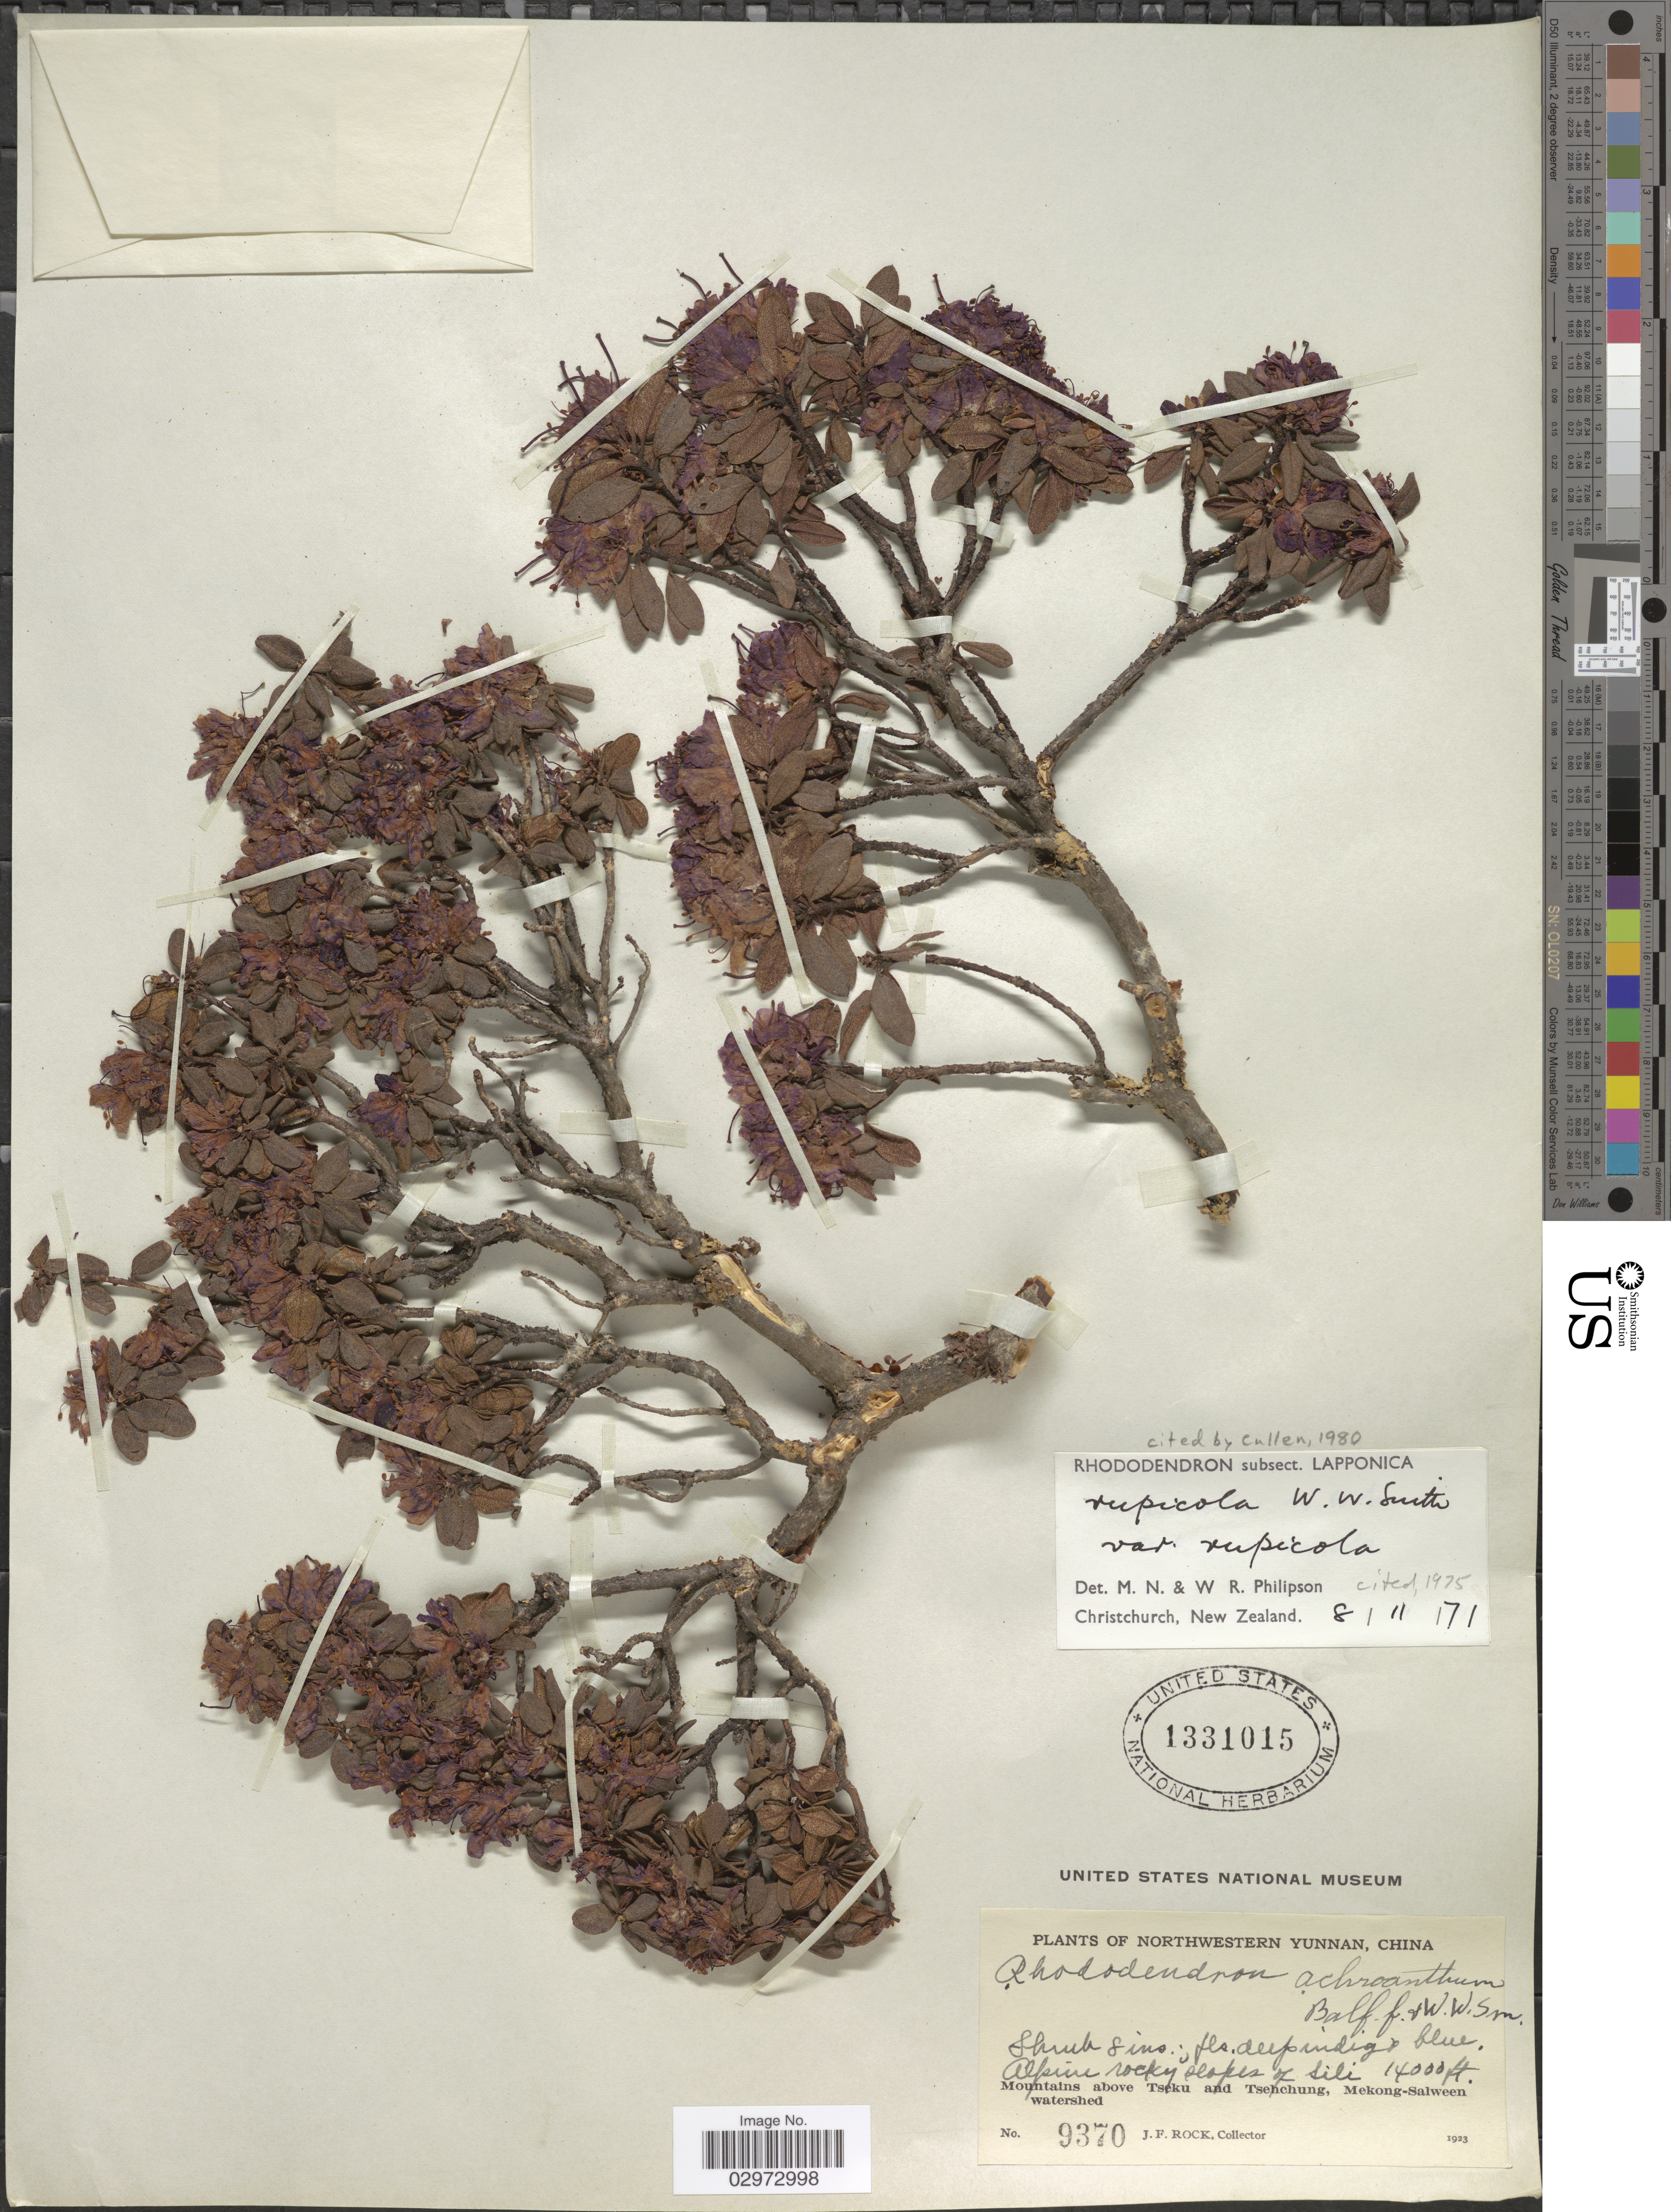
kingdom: Plantae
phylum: Tracheophyta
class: Magnoliopsida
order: Ericales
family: Ericaceae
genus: Rhododendron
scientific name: Rhododendron rupicola var. rupicola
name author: W.W. Sm.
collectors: J. Rock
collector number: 9370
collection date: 1923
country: China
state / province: Yunnan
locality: Northwestern Yunnan, alpine rocky slopes of Sili, Mountains above Tseku and Tsehchung, Mekong-Salween watershed.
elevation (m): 4267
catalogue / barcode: US 1331015